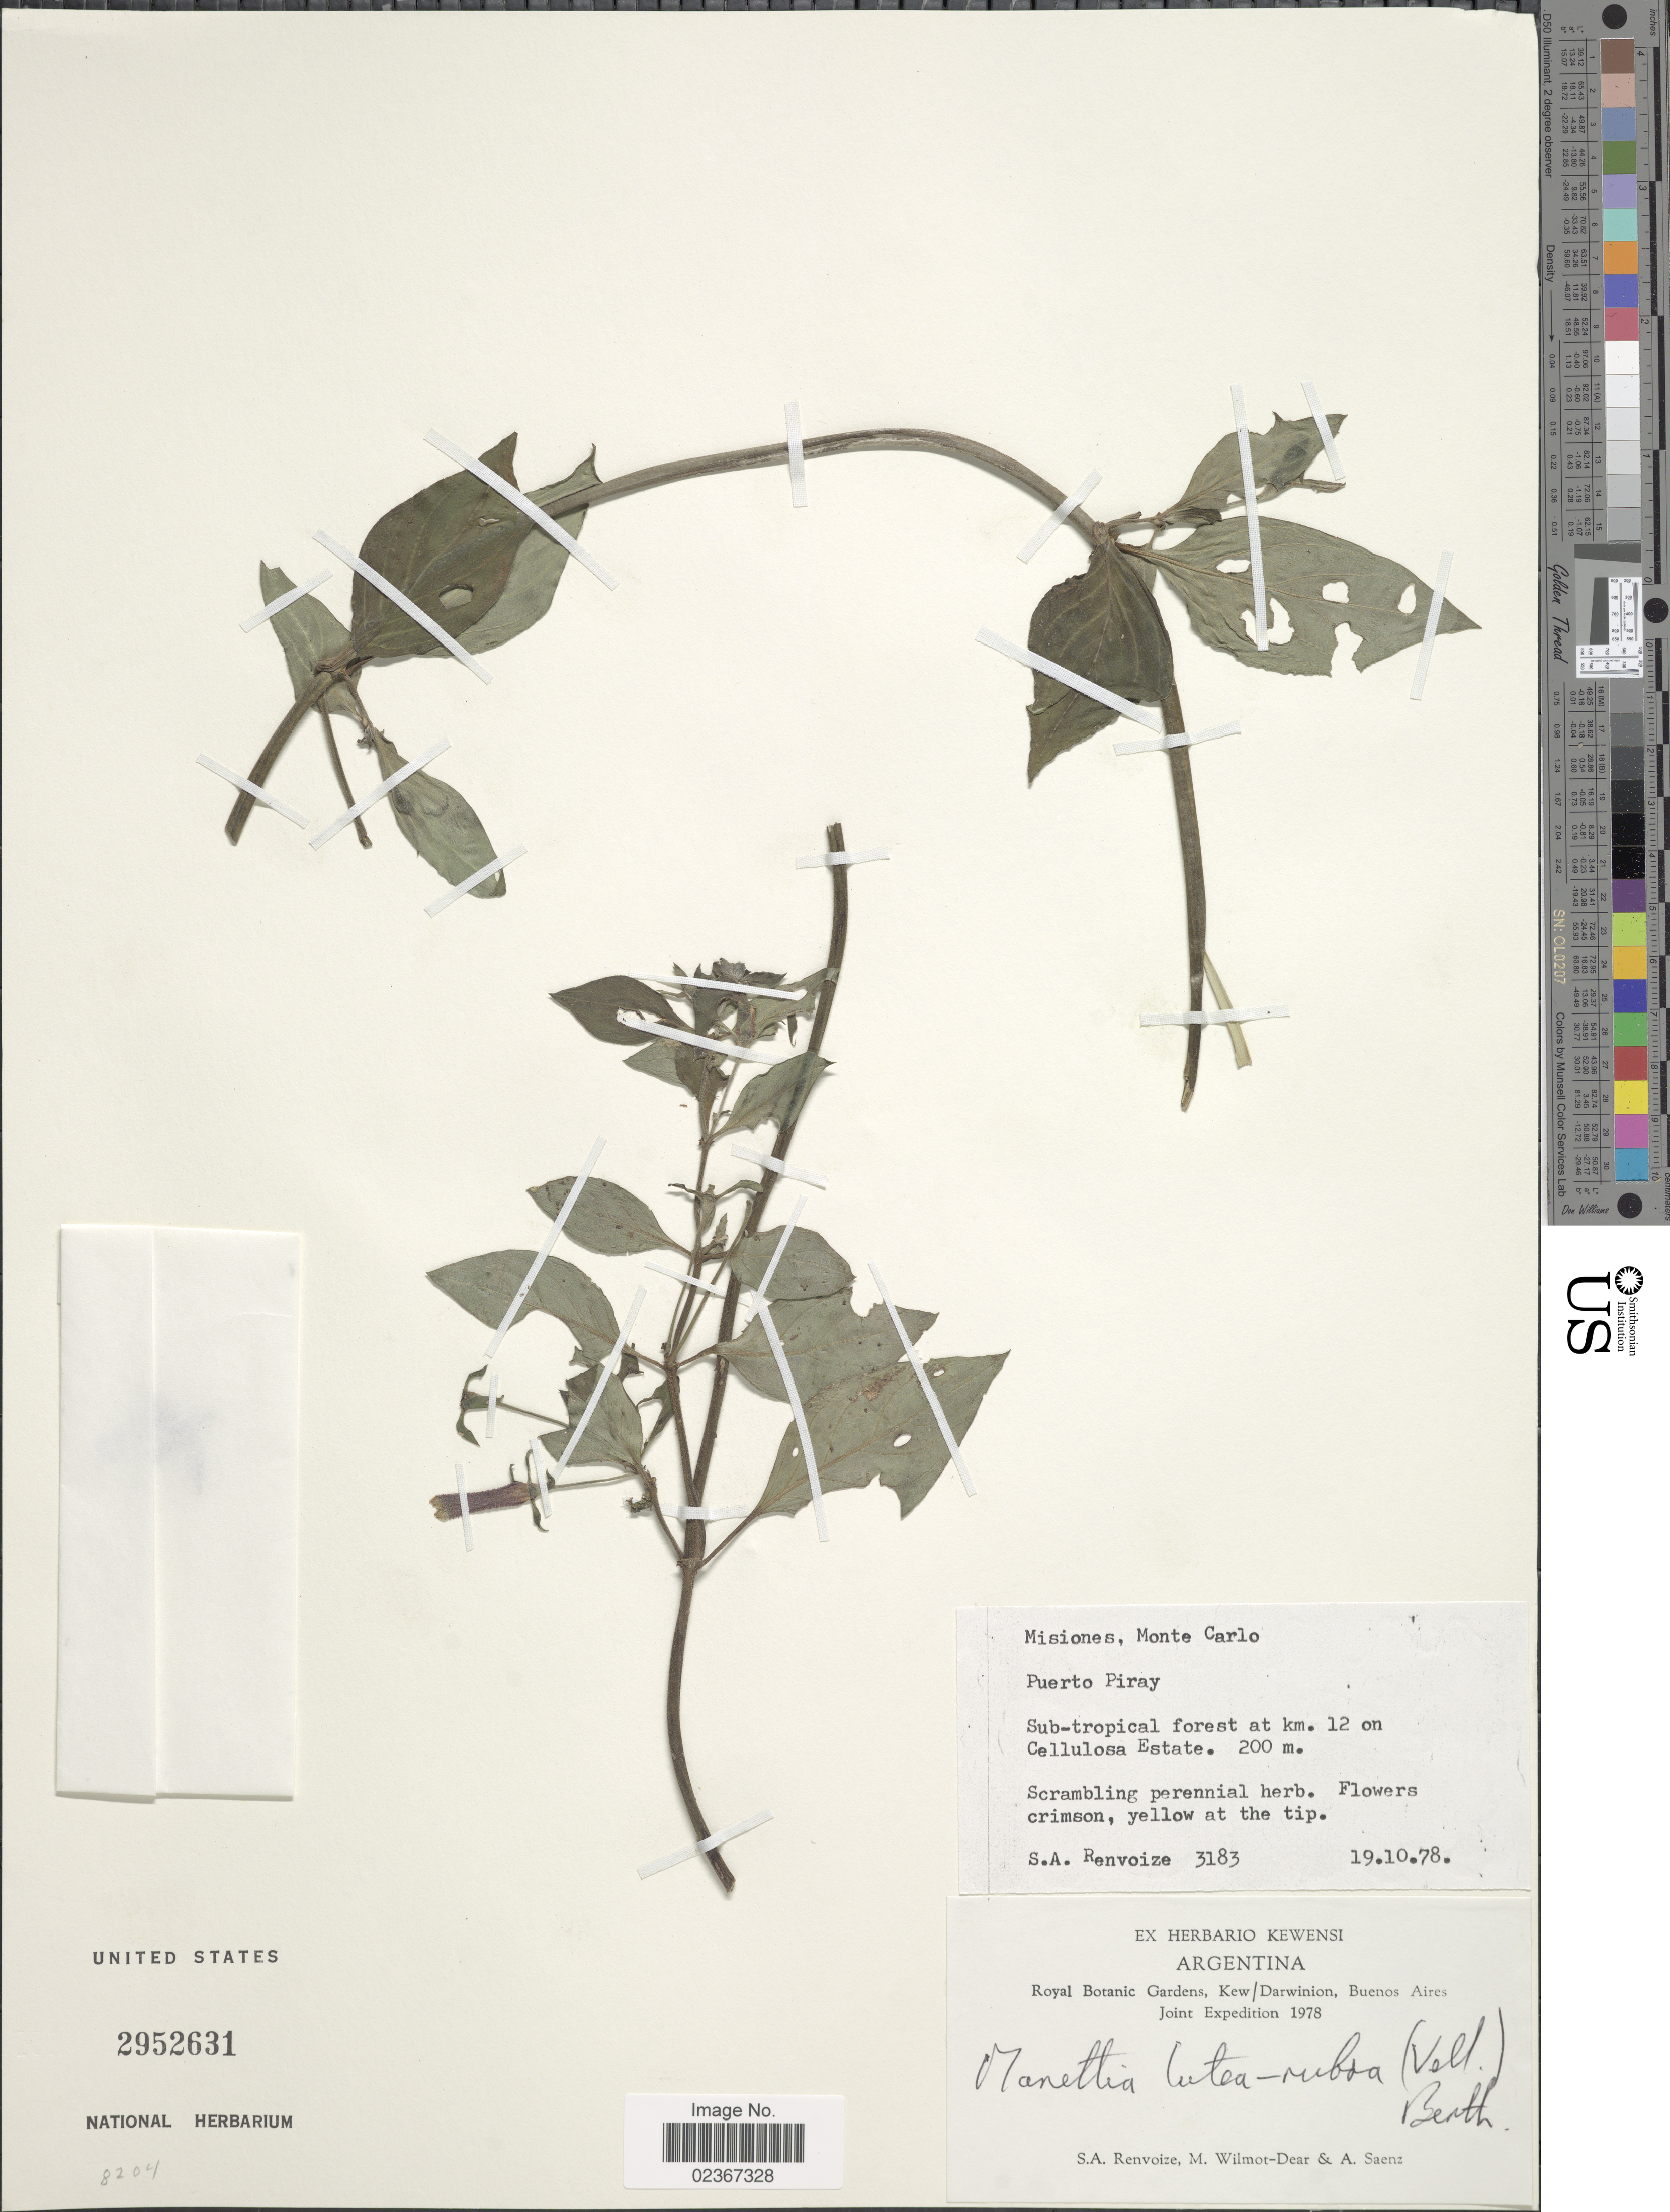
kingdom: Plantae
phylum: Tracheophyta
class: Magnoliopsida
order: Gentianales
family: Rubiaceae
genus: Manettia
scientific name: Manettia luteorubra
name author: (Vell.) Benth.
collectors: S. A. Renvoize, M. Wilmot-Dear & A. Saenz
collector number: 3183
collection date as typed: Transcribed d/m/y: 19/10/78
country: Argentina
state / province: Misiones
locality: Misiones, Monte Carlo. Puerto Piray. Sub-tropical forest at km. 12 on Cellulosa Estate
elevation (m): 200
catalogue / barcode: US 2952631